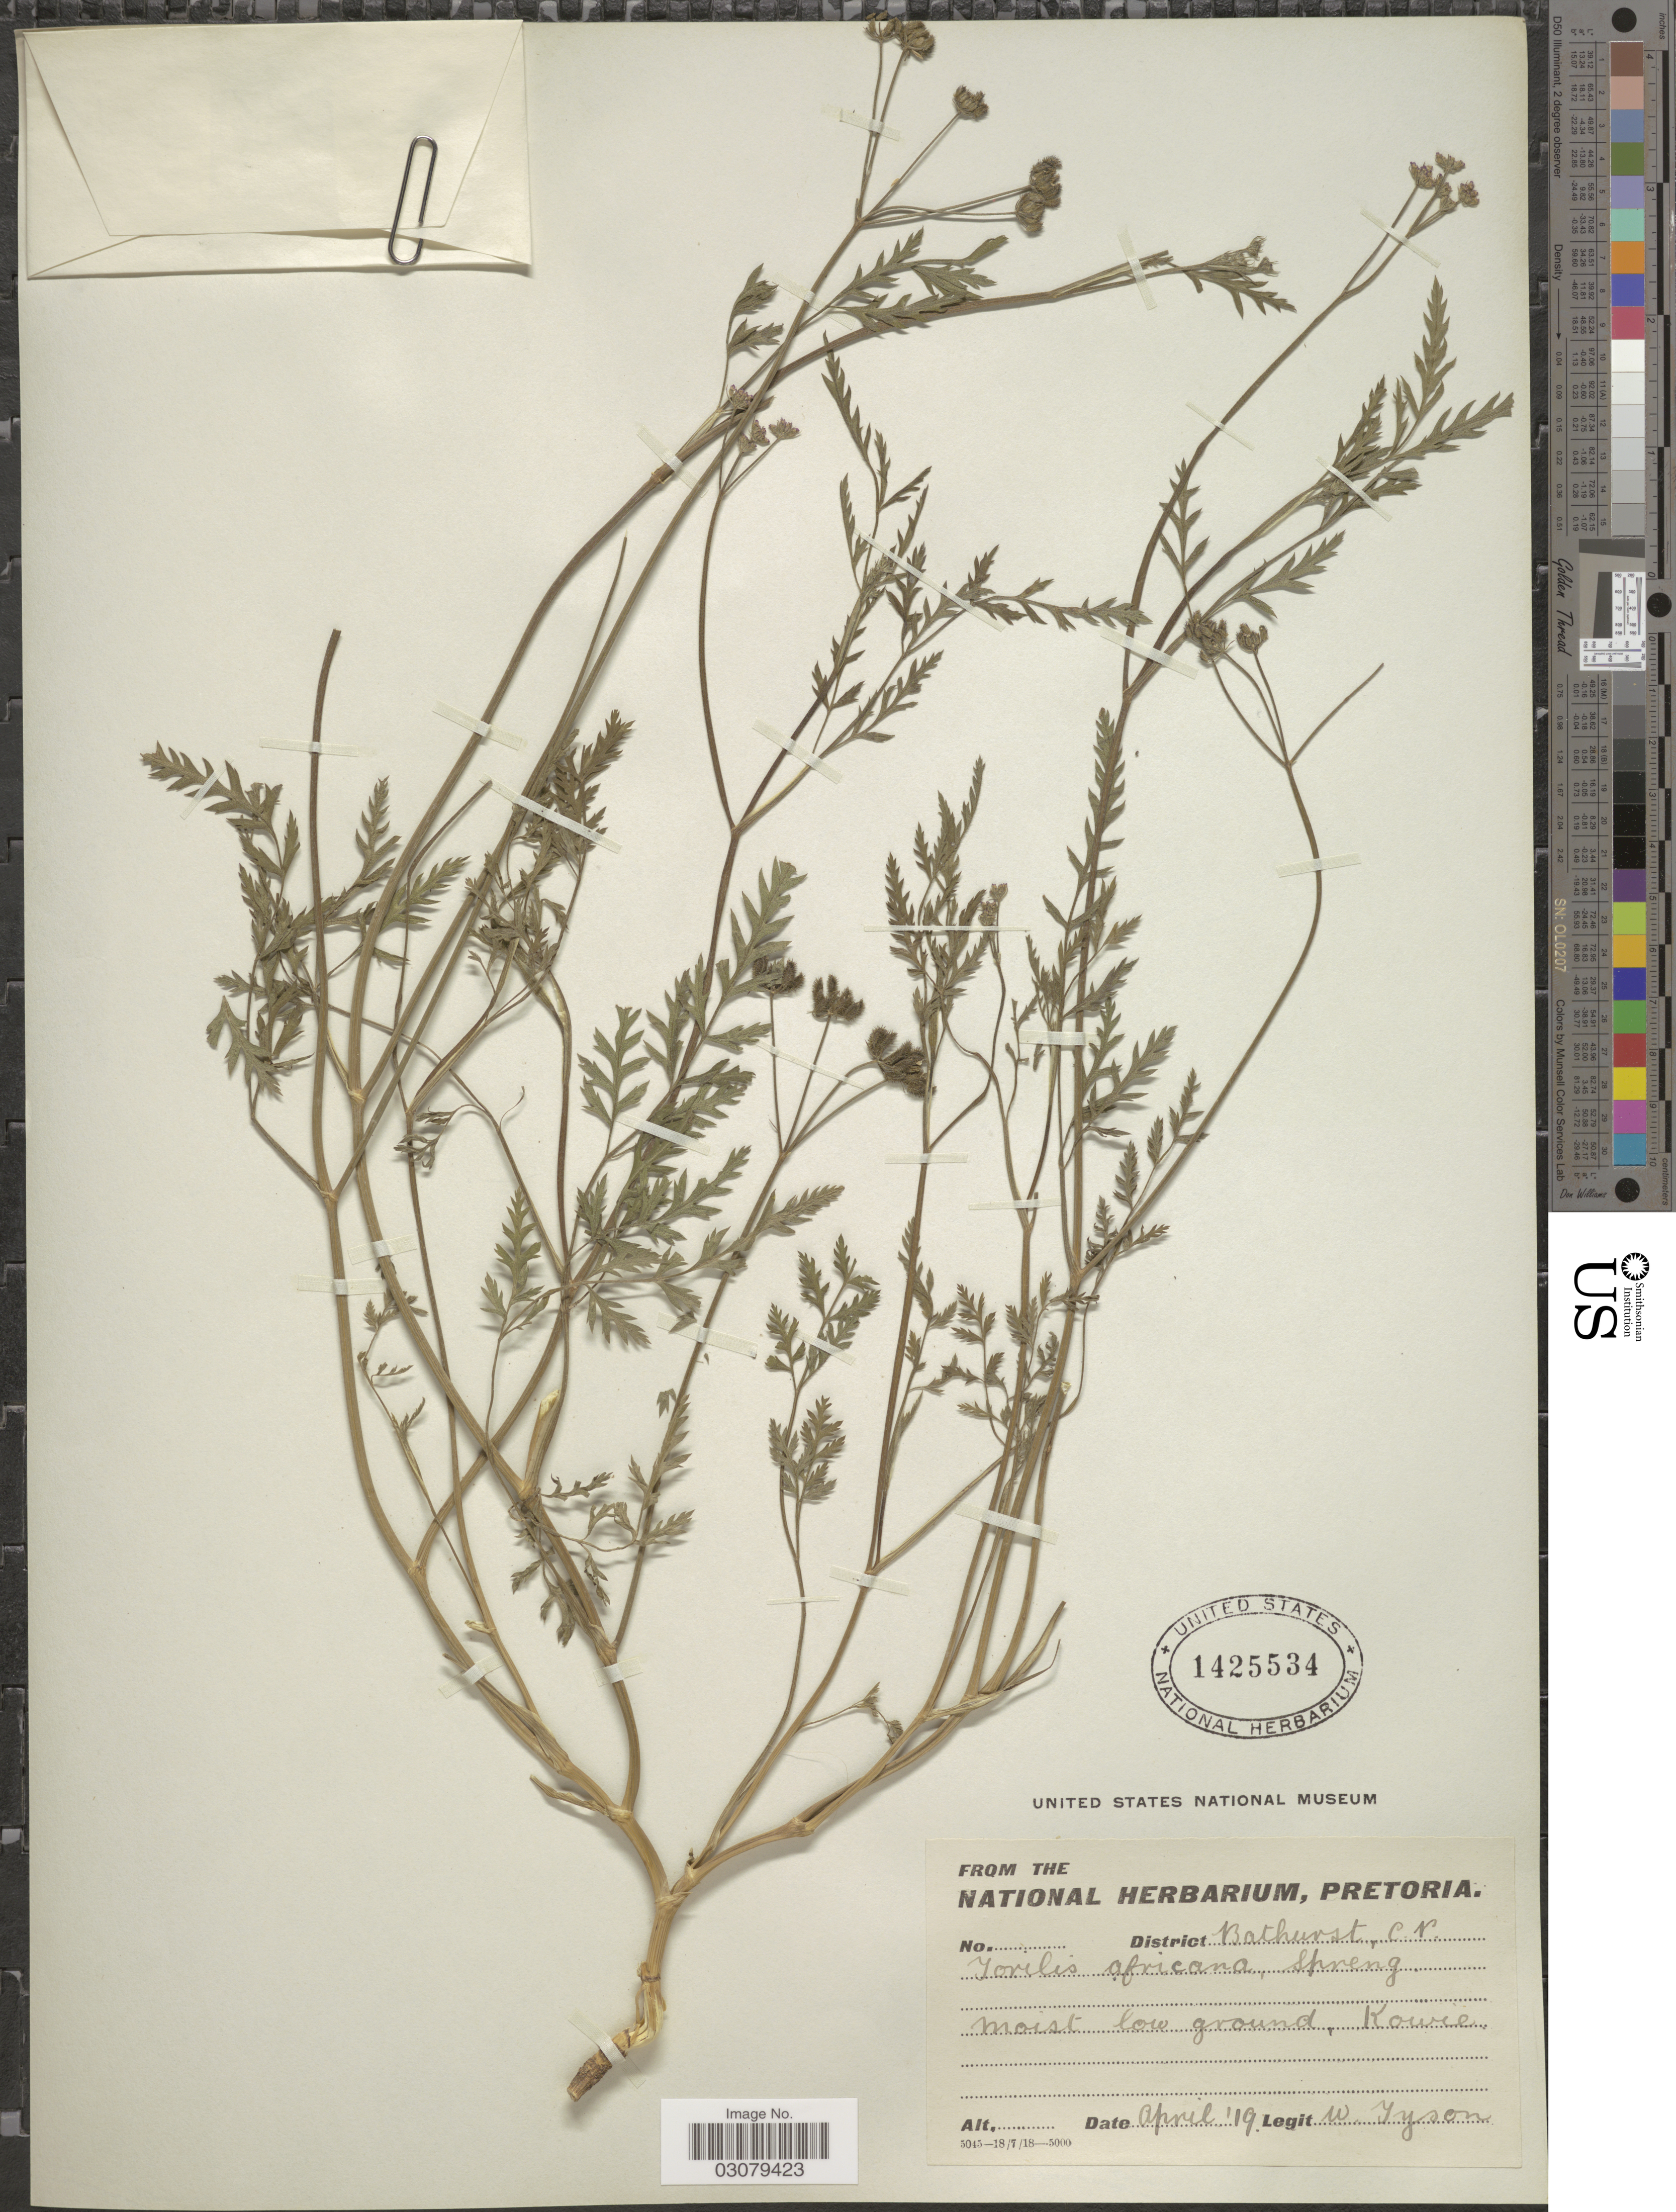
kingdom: Plantae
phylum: Tracheophyta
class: Magnoliopsida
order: Apiales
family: Apiaceae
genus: Torilis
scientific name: Torilis africana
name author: (Thunb.) Spreng.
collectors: W. Tyson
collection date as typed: Transcribed d/m/y: /4/19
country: South Africa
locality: District Bathurst, C.P. Kowie.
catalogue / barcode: US 1425534